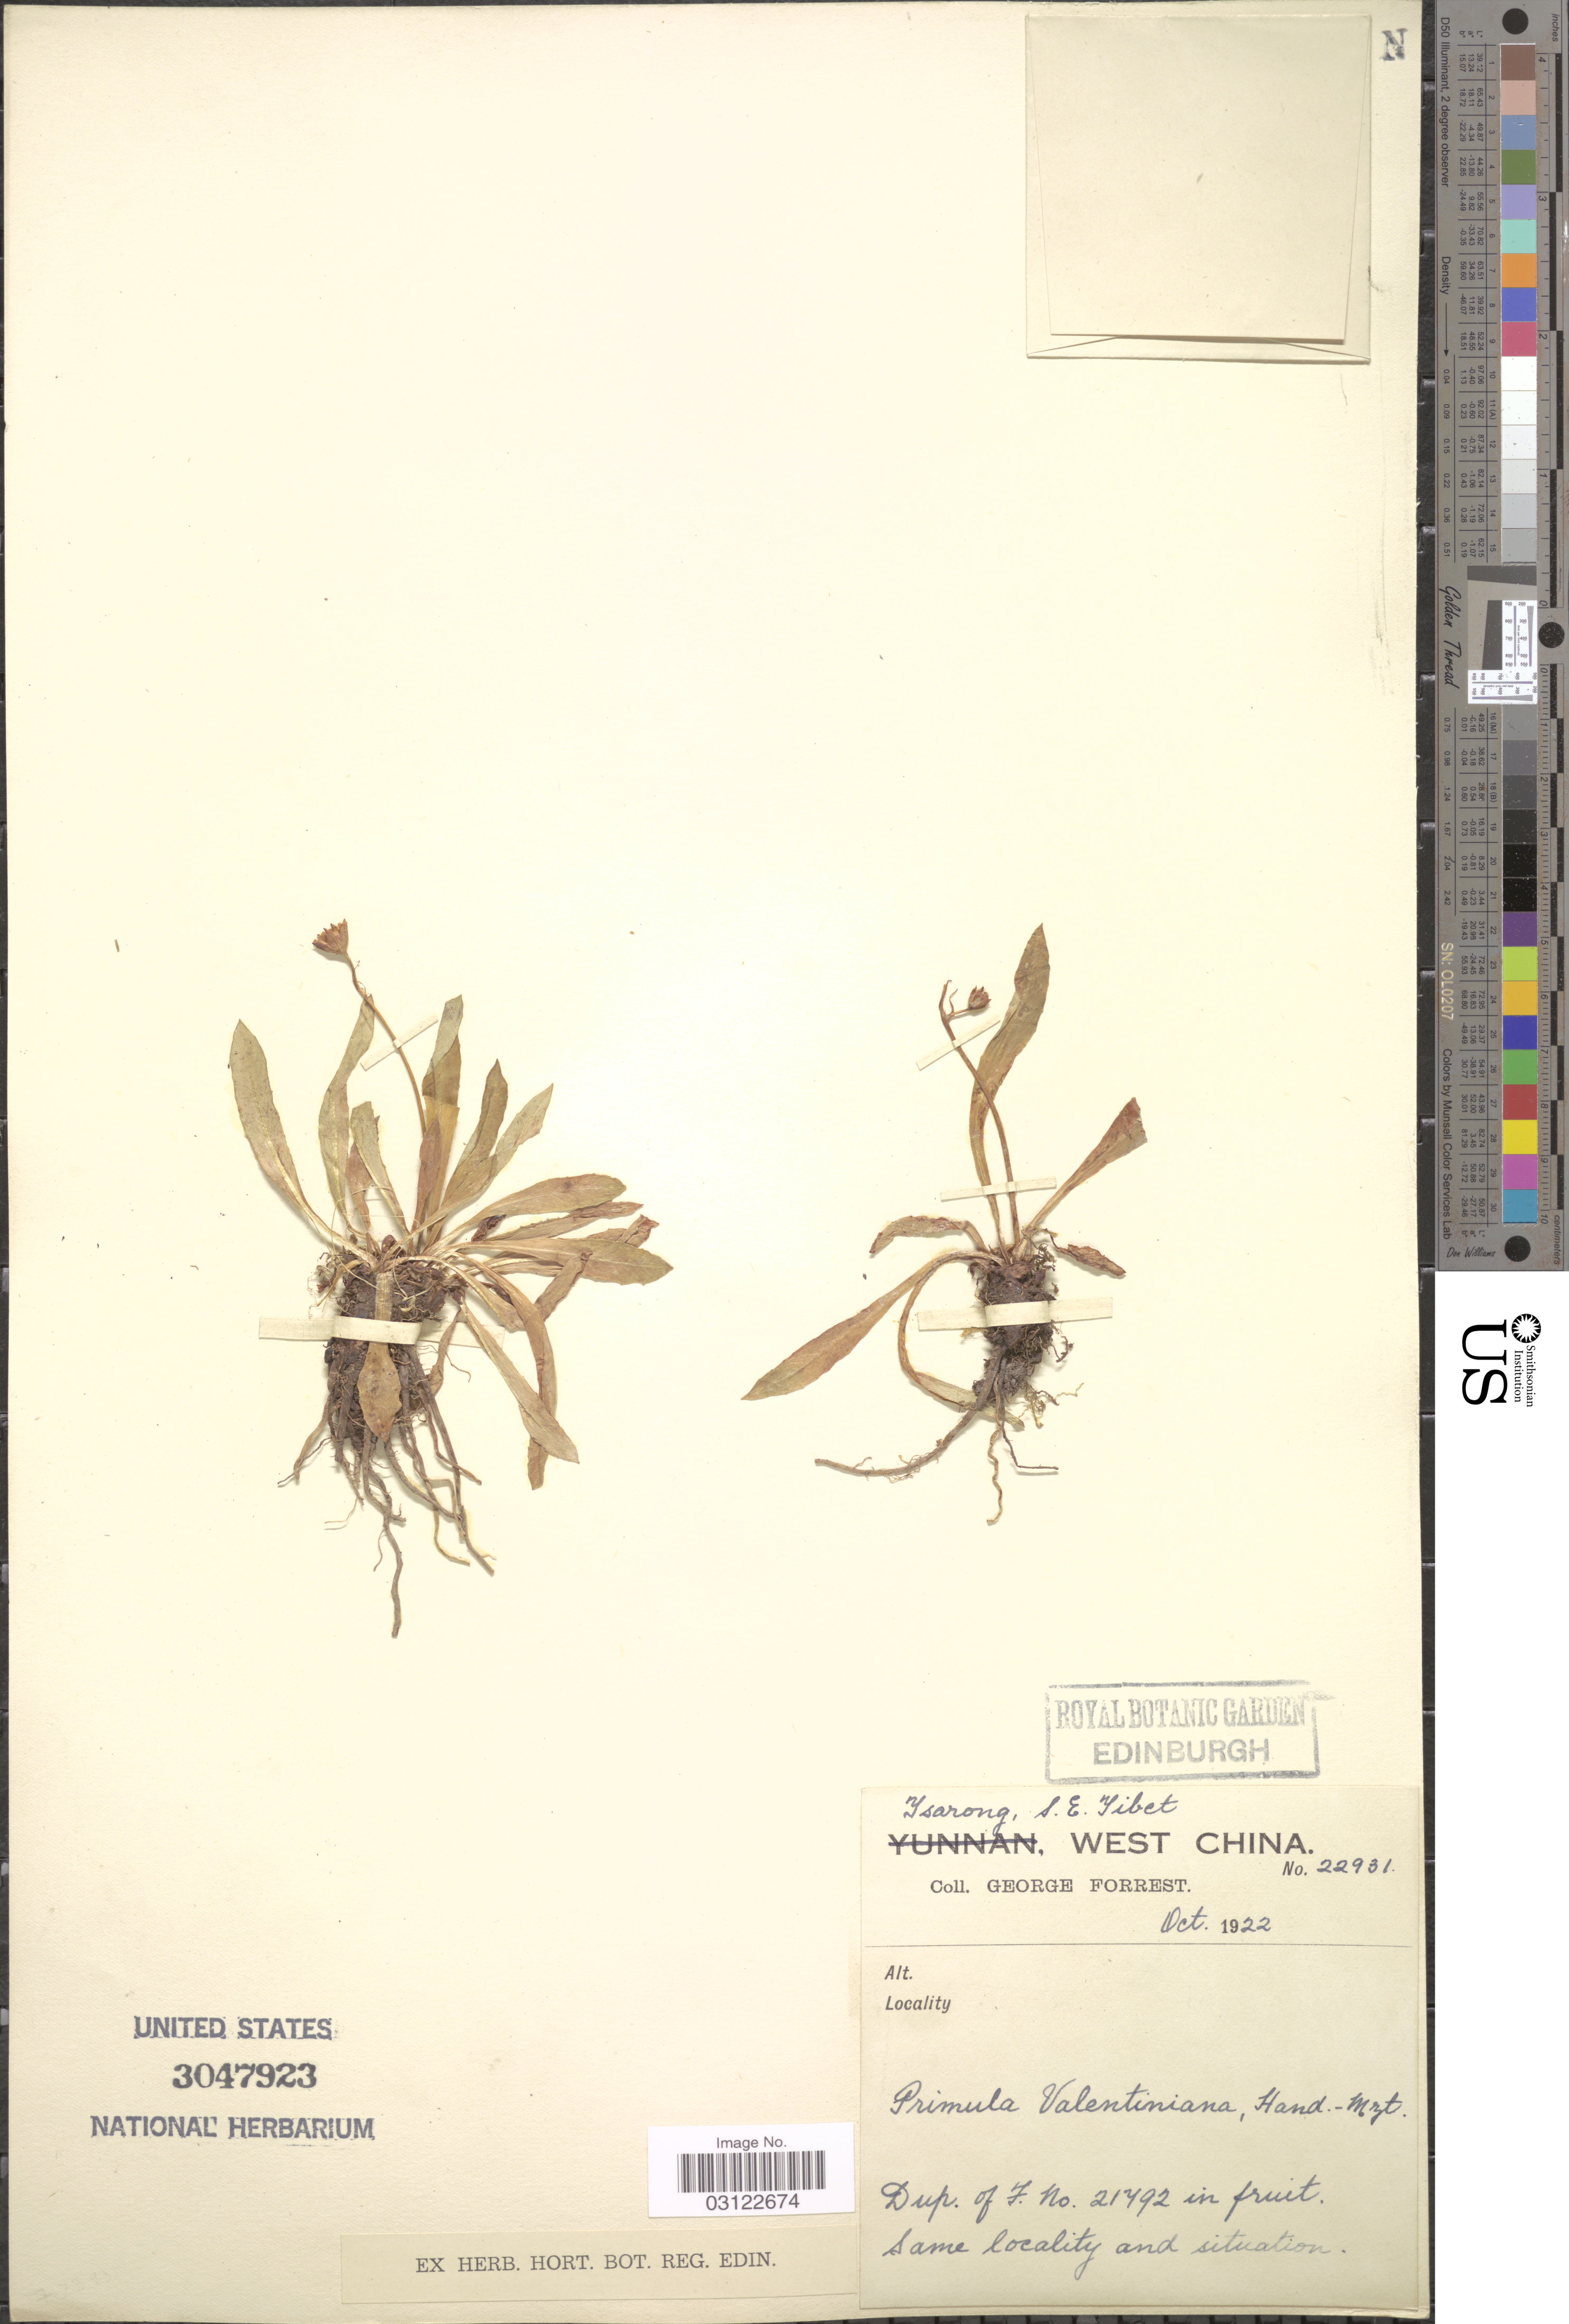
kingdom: Plantae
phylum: Tracheophyta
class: Magnoliopsida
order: Ericales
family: Primulaceae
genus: Primula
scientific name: Primula valentiniana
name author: Hand.-Mazz.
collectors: G. Forrest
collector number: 22931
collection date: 1922-10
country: China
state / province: Xizang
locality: Tsarong, S.E. Tibet. West China.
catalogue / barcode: US 3047923